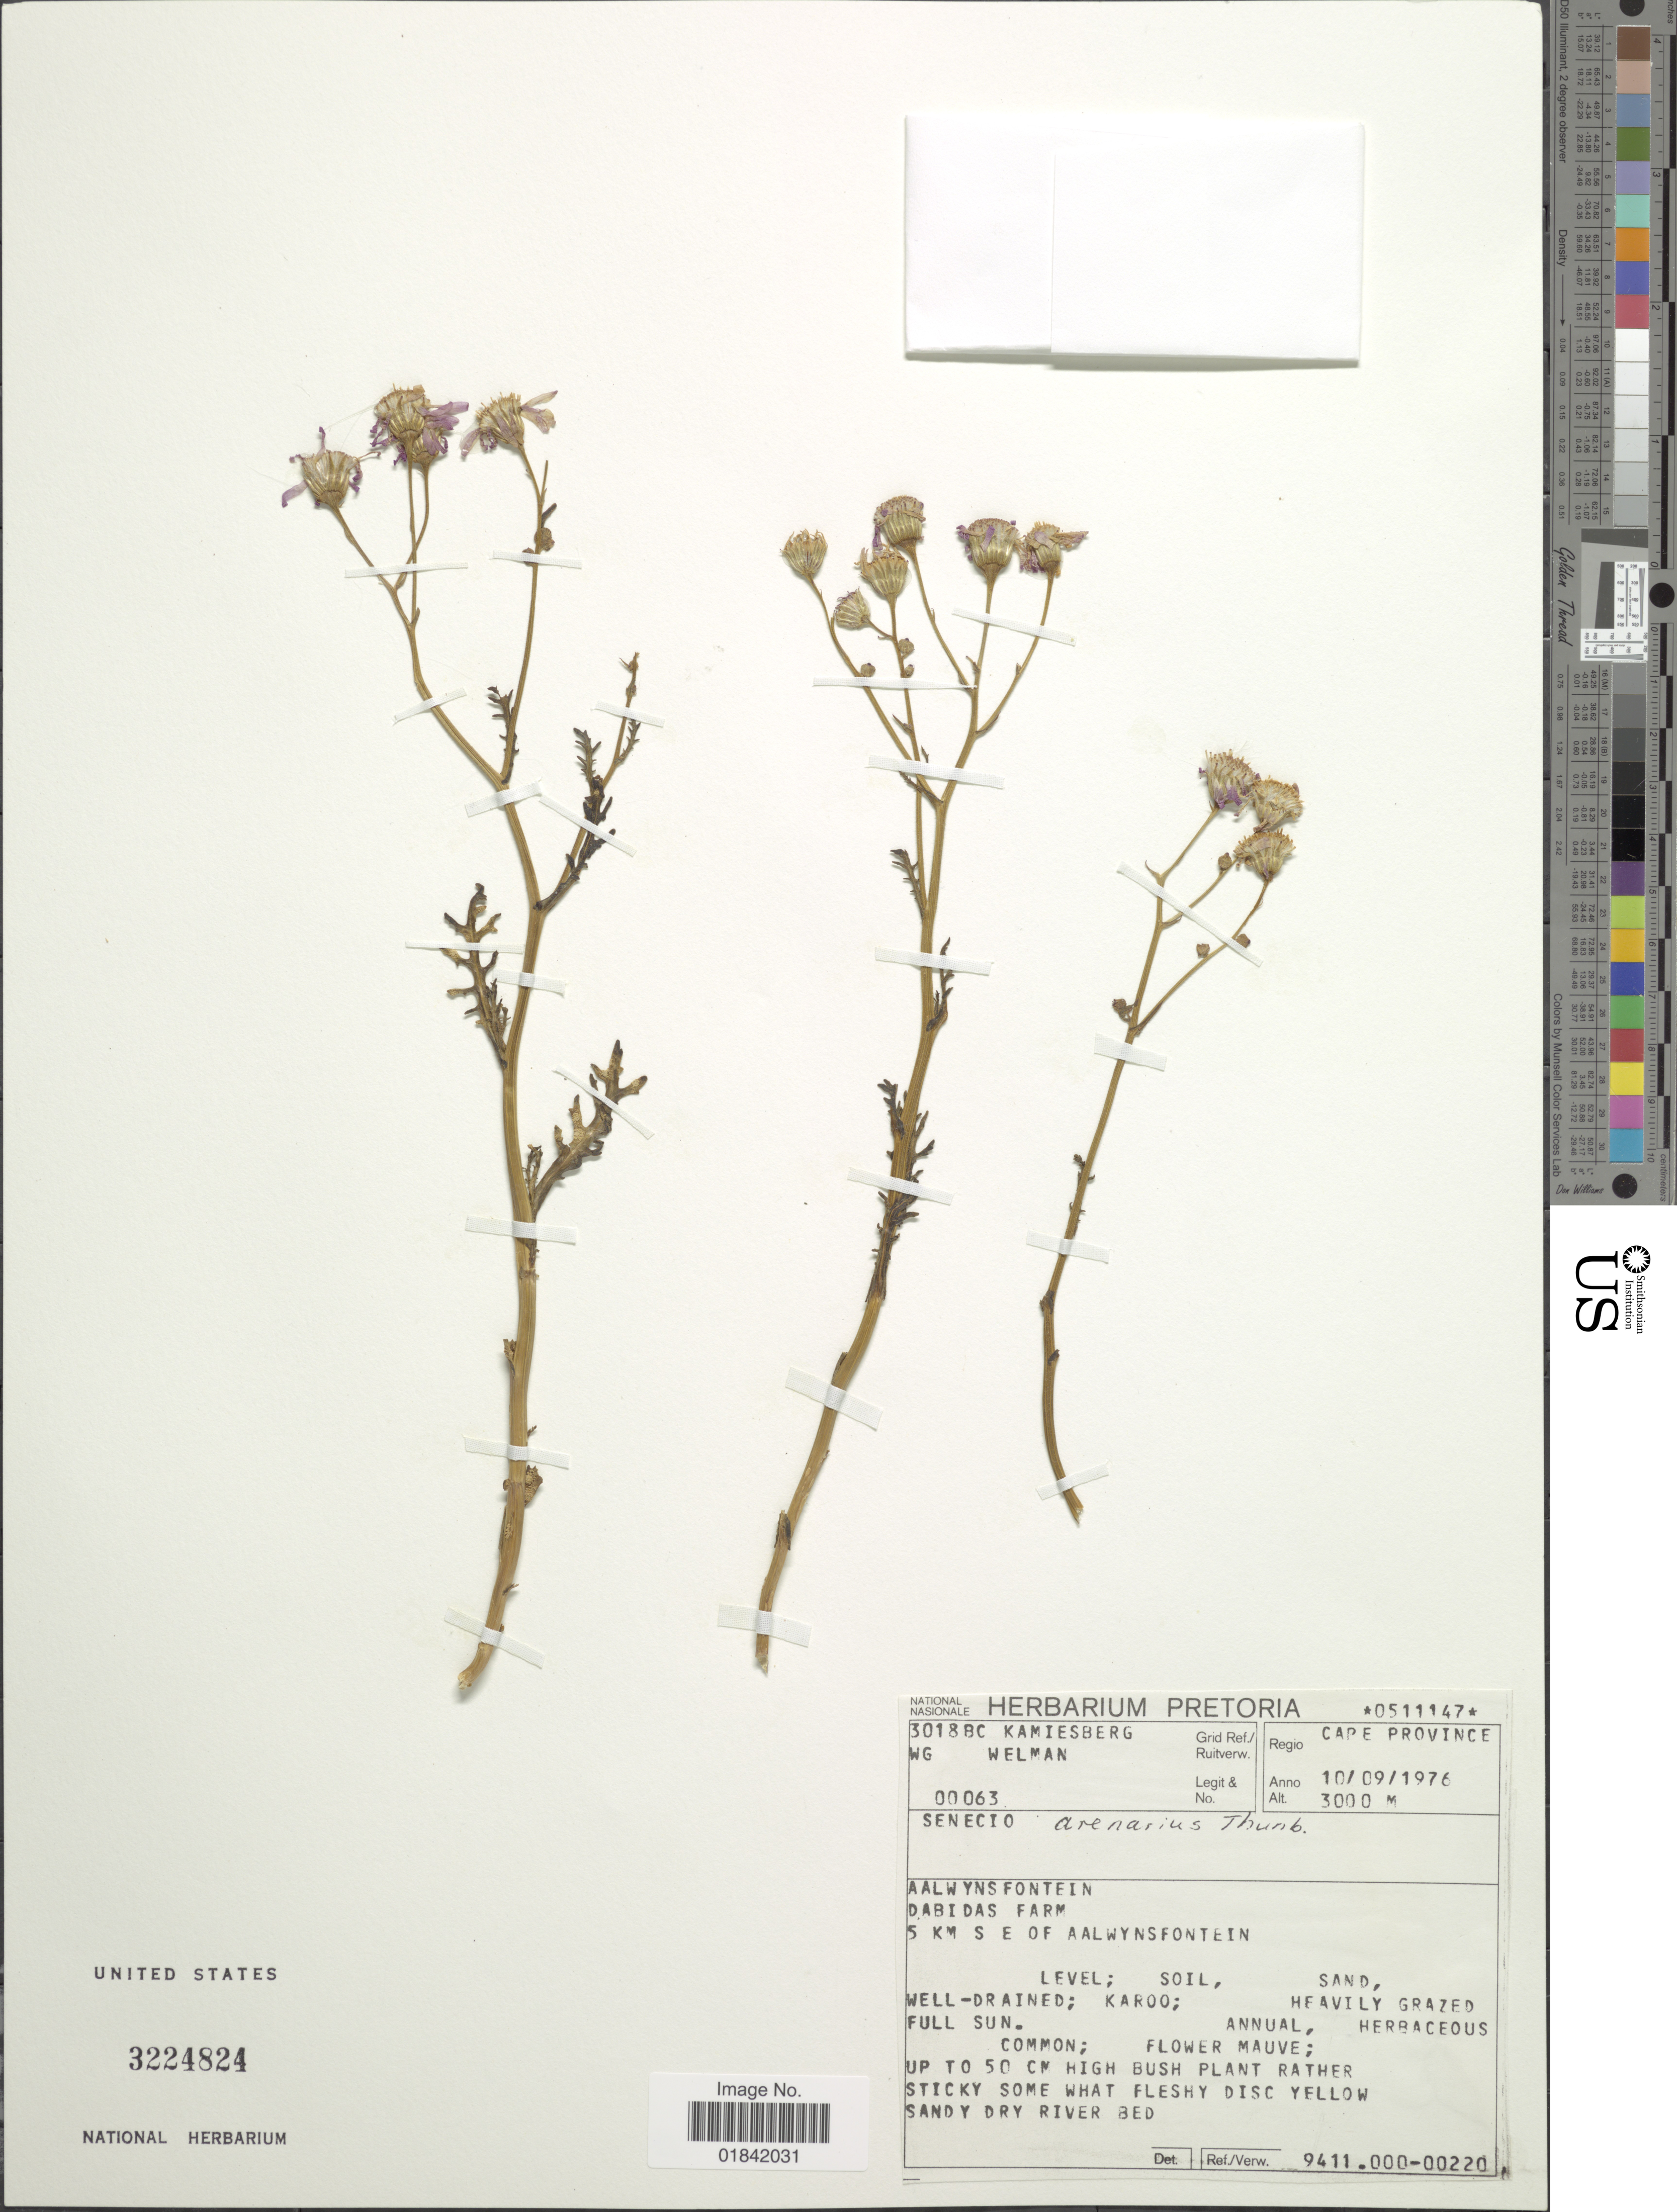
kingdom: Plantae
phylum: Tracheophyta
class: Magnoliopsida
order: Asterales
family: Asteraceae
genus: Senecio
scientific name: Senecio arenarius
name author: Thunb.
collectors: W. G. Welman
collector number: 00063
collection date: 1976-09-10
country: South Africa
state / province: Northern Cape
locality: Aalwyns Fontein, Dabidad Farm, 5 km S E of Aalwynsfontein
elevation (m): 3000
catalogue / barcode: US 3224824